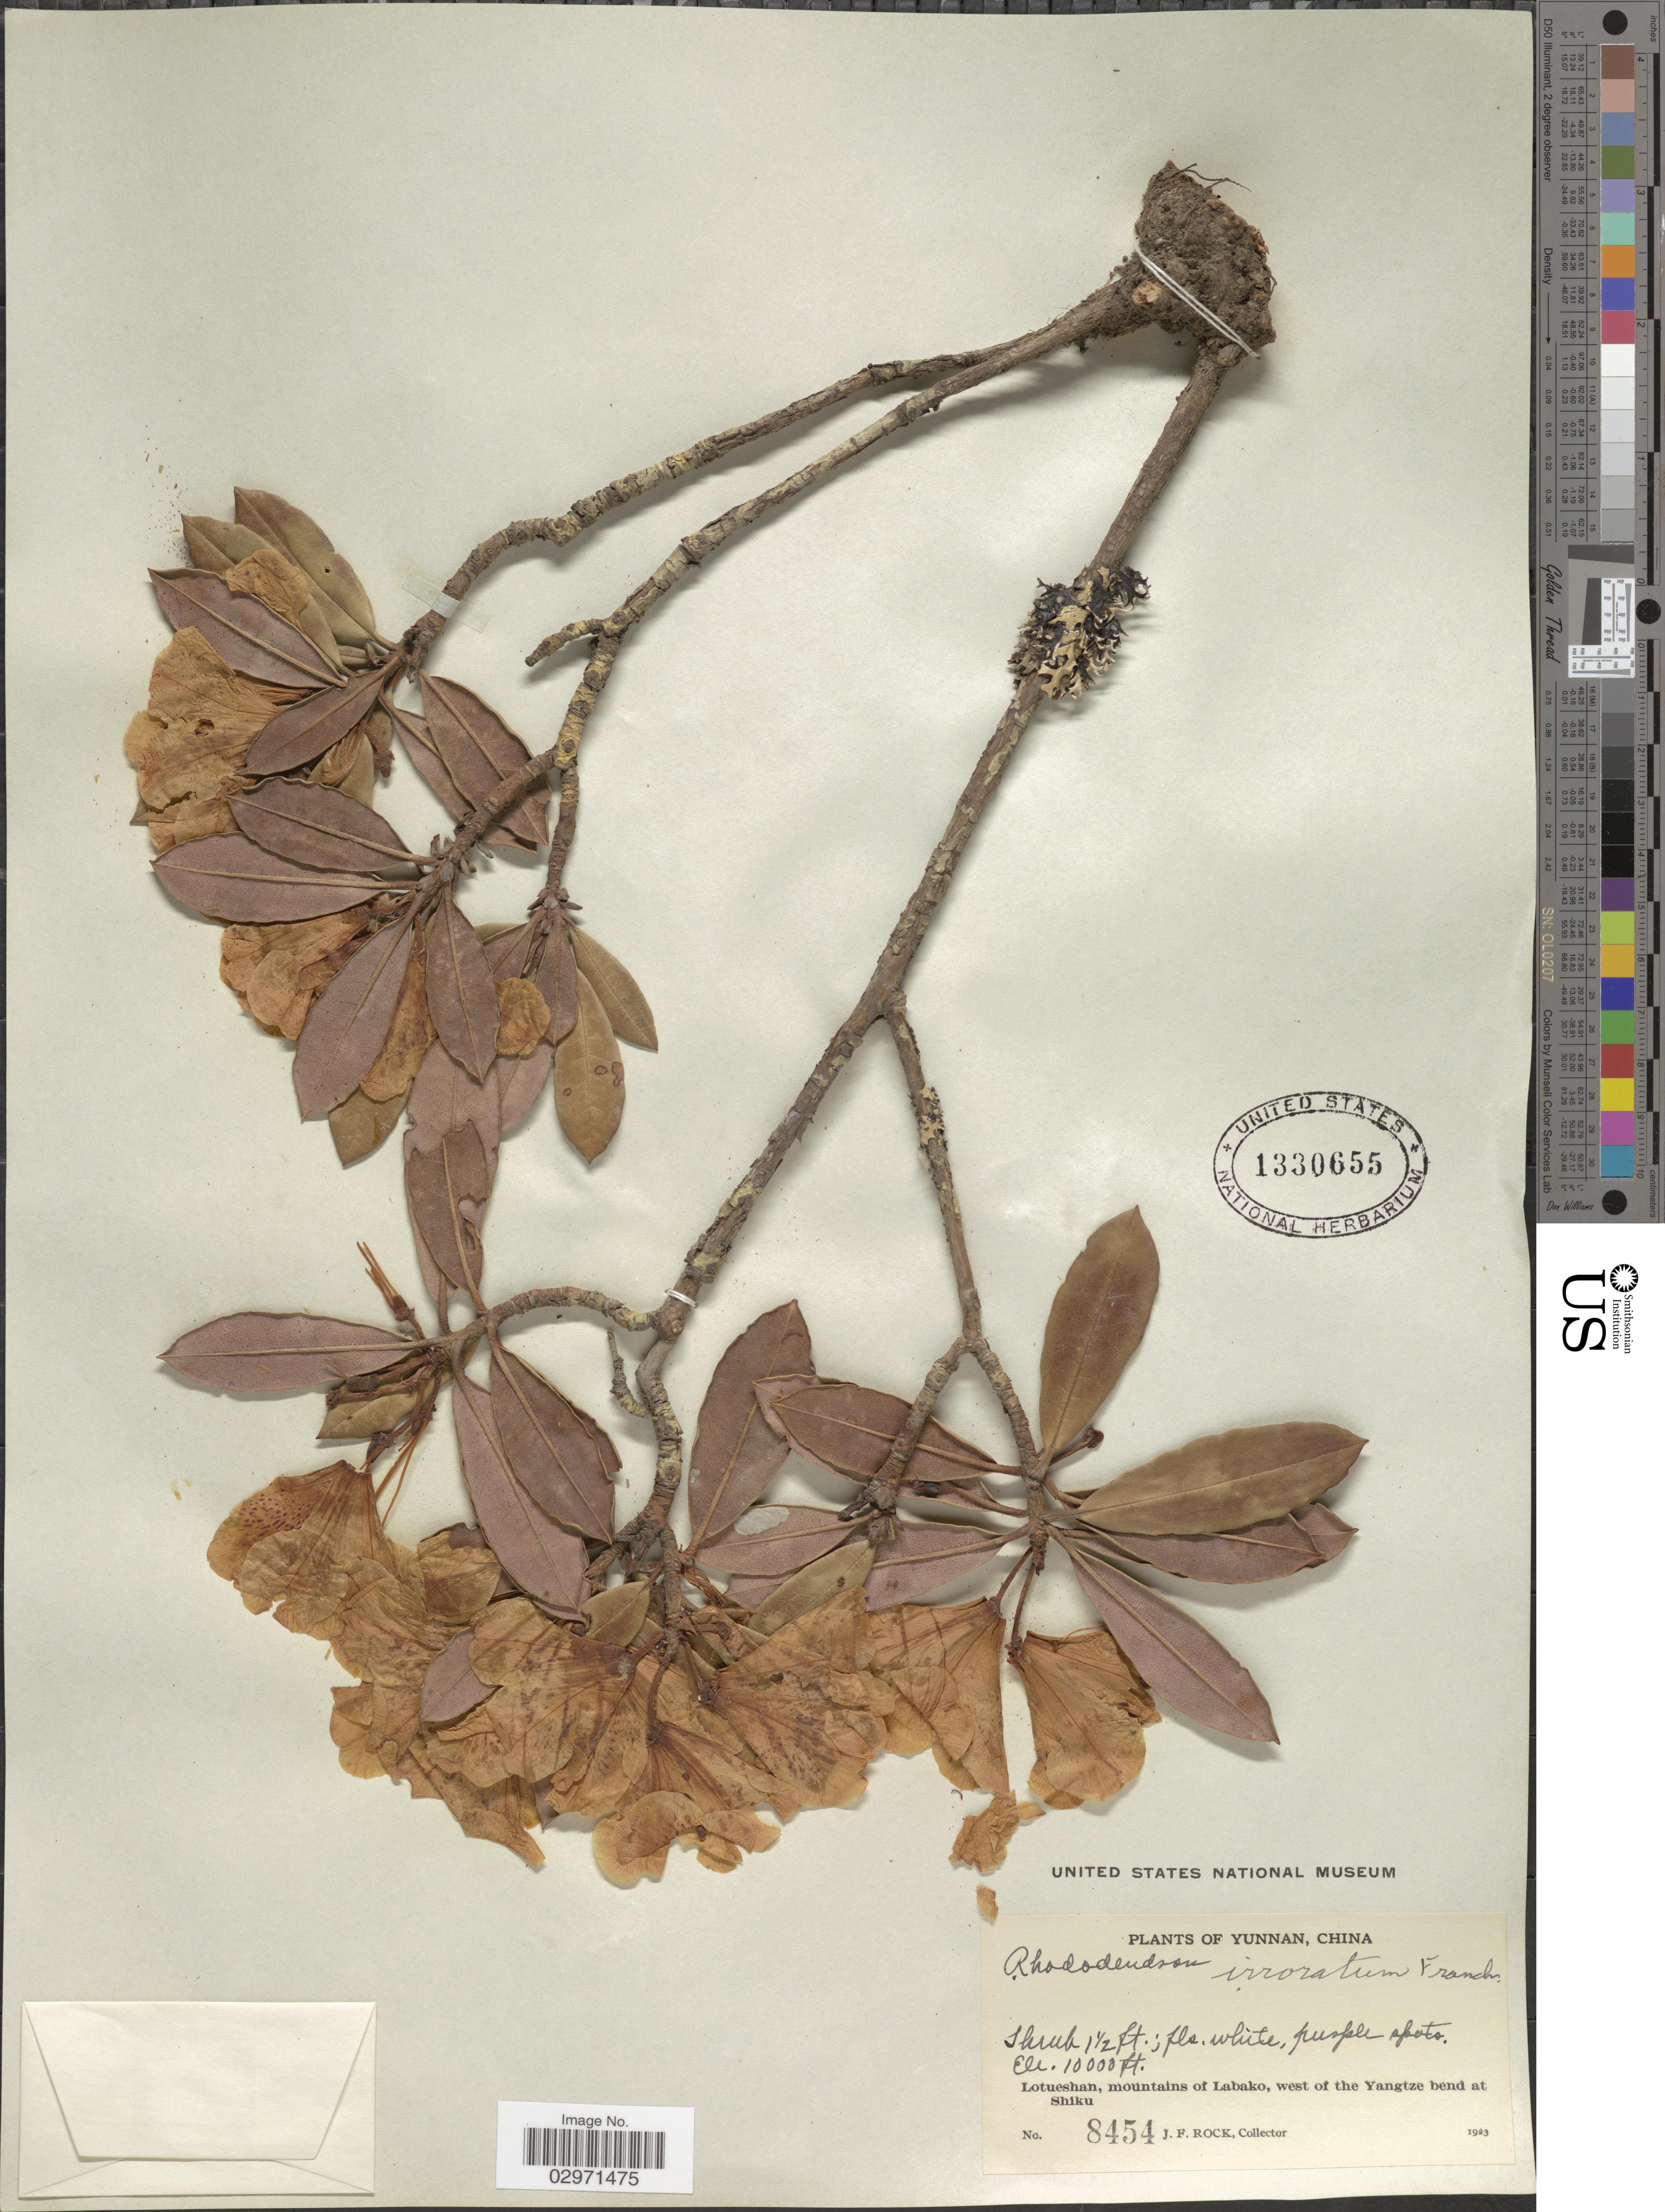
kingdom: Plantae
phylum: Tracheophyta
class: Magnoliopsida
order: Ericales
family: Ericaceae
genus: Rhododendron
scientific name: Rhododendron irroratum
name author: Franch.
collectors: J. Rock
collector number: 8454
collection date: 1923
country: China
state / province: Yunnan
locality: Lotueshan, mountains of Labako, west of the Yangtze bend at Shiku.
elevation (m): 3048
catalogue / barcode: US 1330655